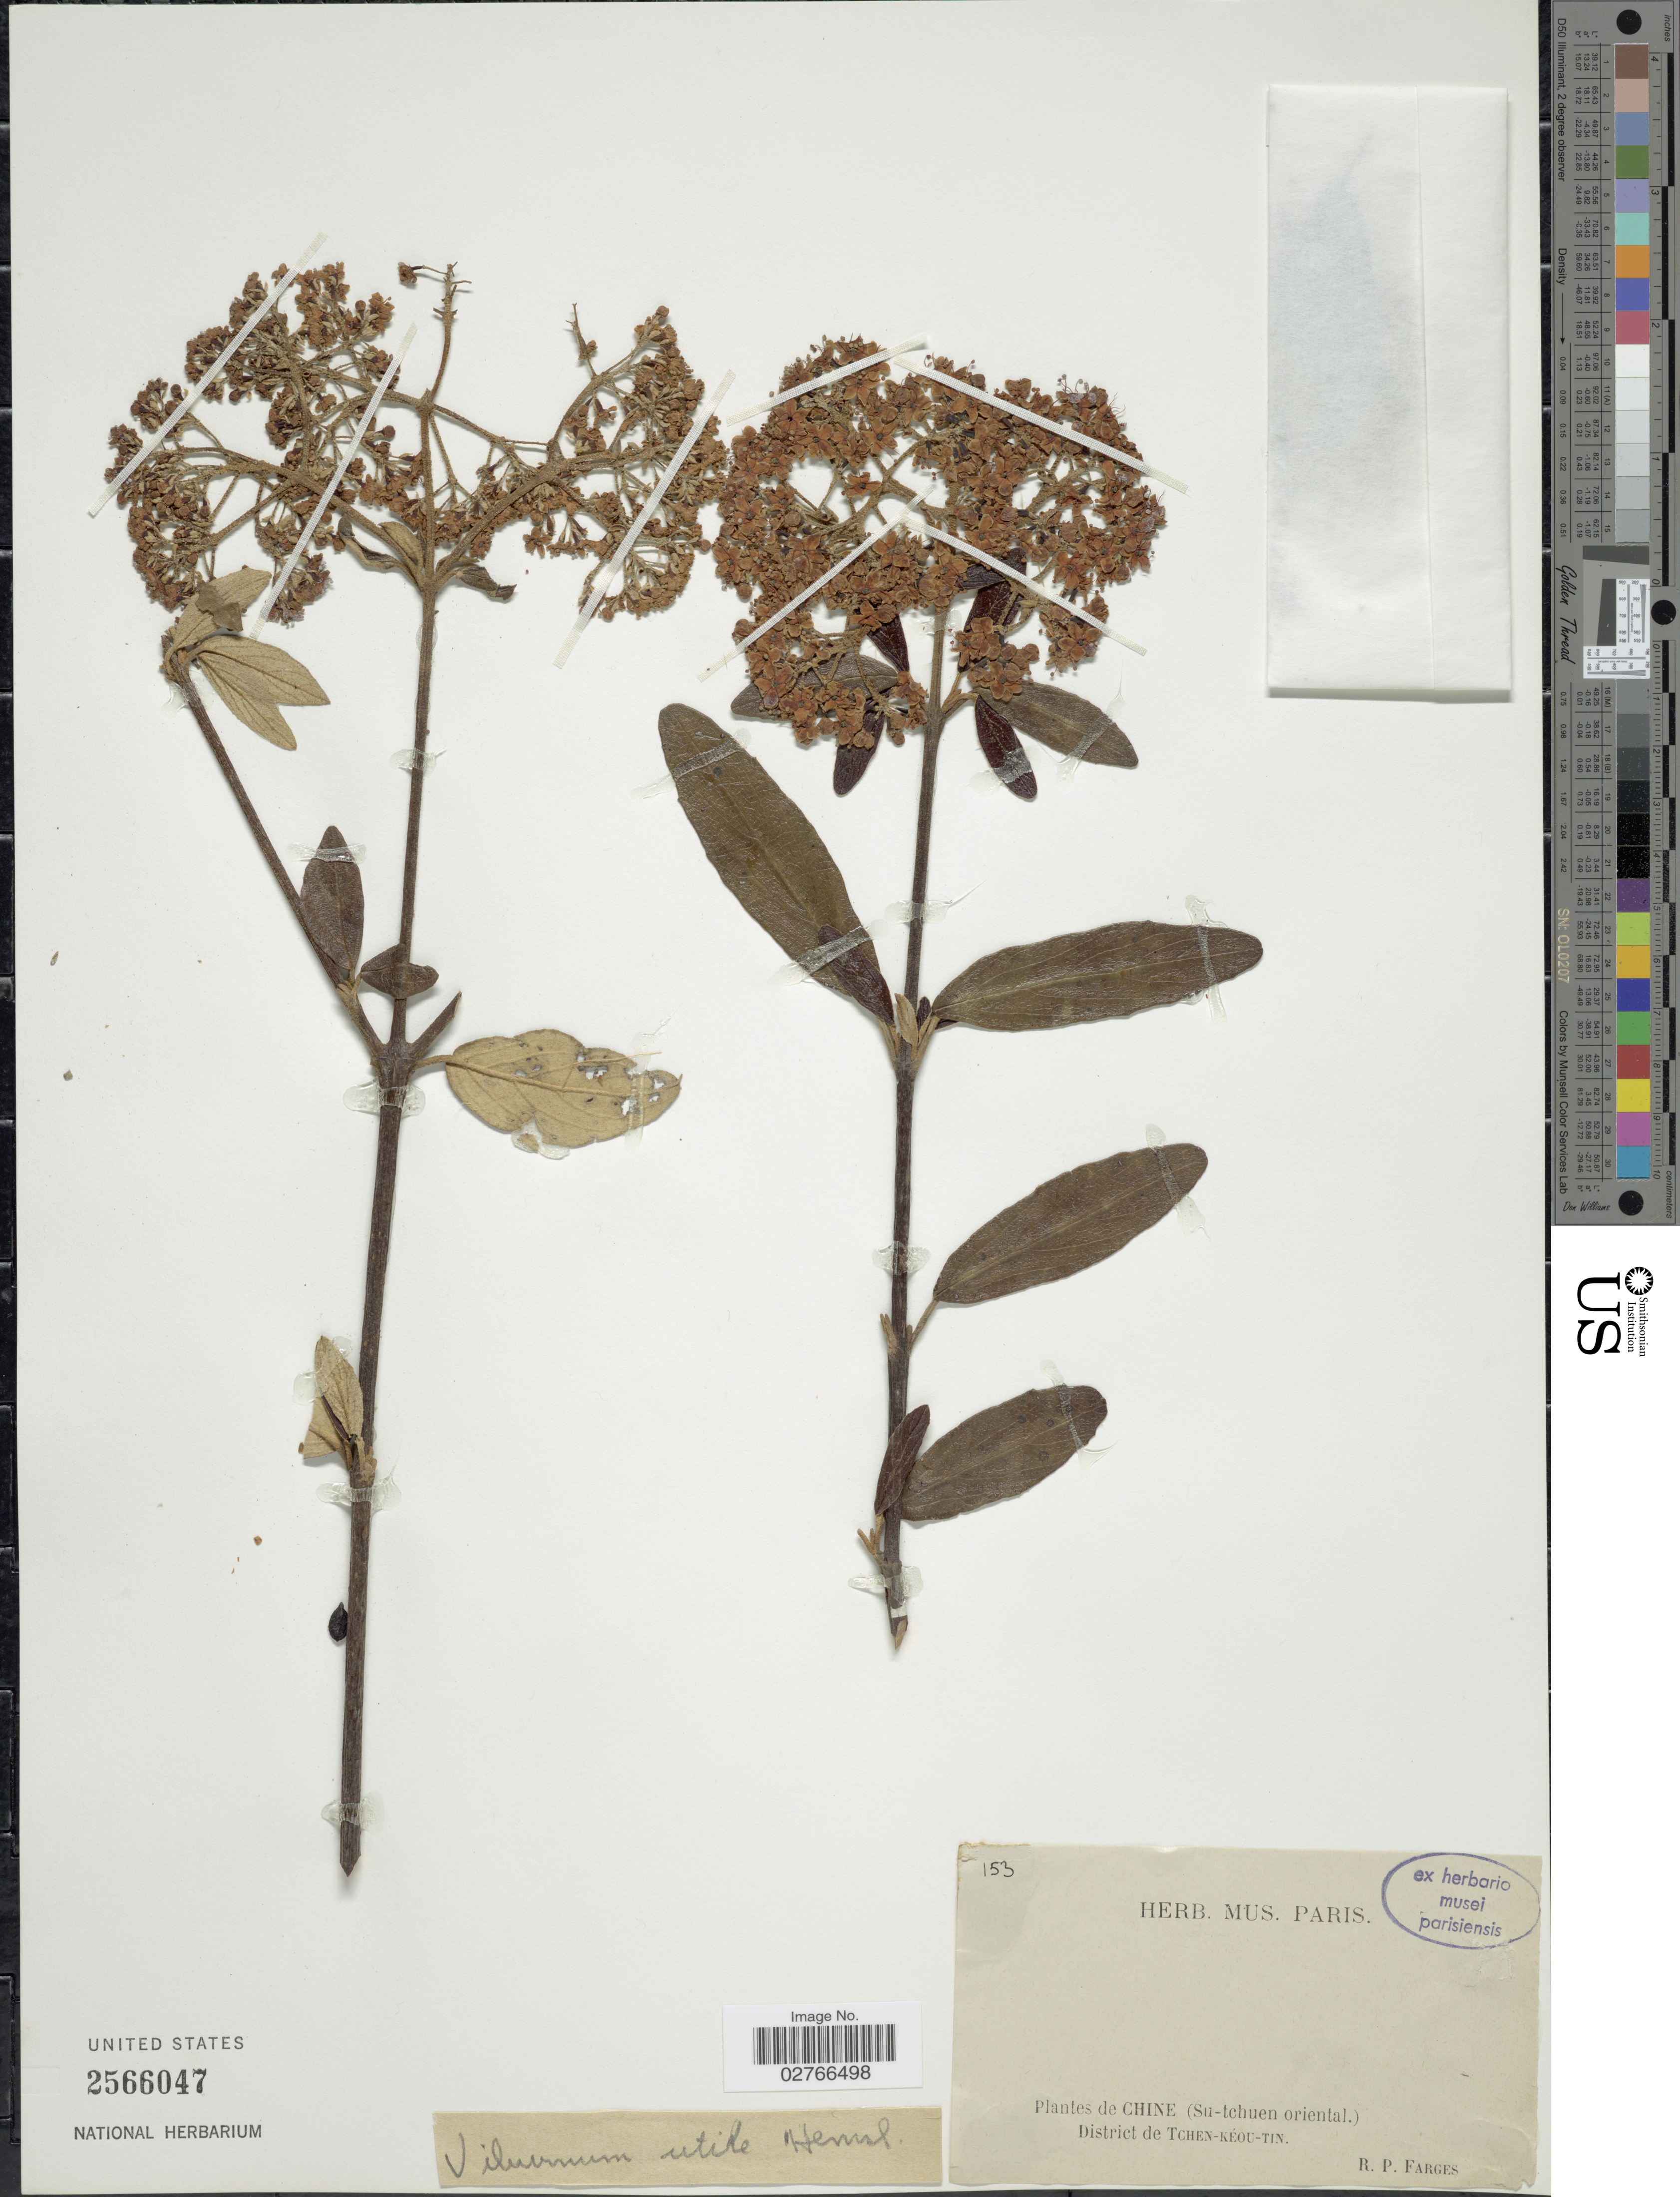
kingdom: Plantae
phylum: Tracheophyta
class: Magnoliopsida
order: Dipsacales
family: Viburnaceae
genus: Viburnum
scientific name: Viburnum utile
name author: Hemsl.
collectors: R. Farges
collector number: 153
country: China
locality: Chine (Su-tchuen oriental), District de Tchen-Kéou-Tin.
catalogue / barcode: US 2566047